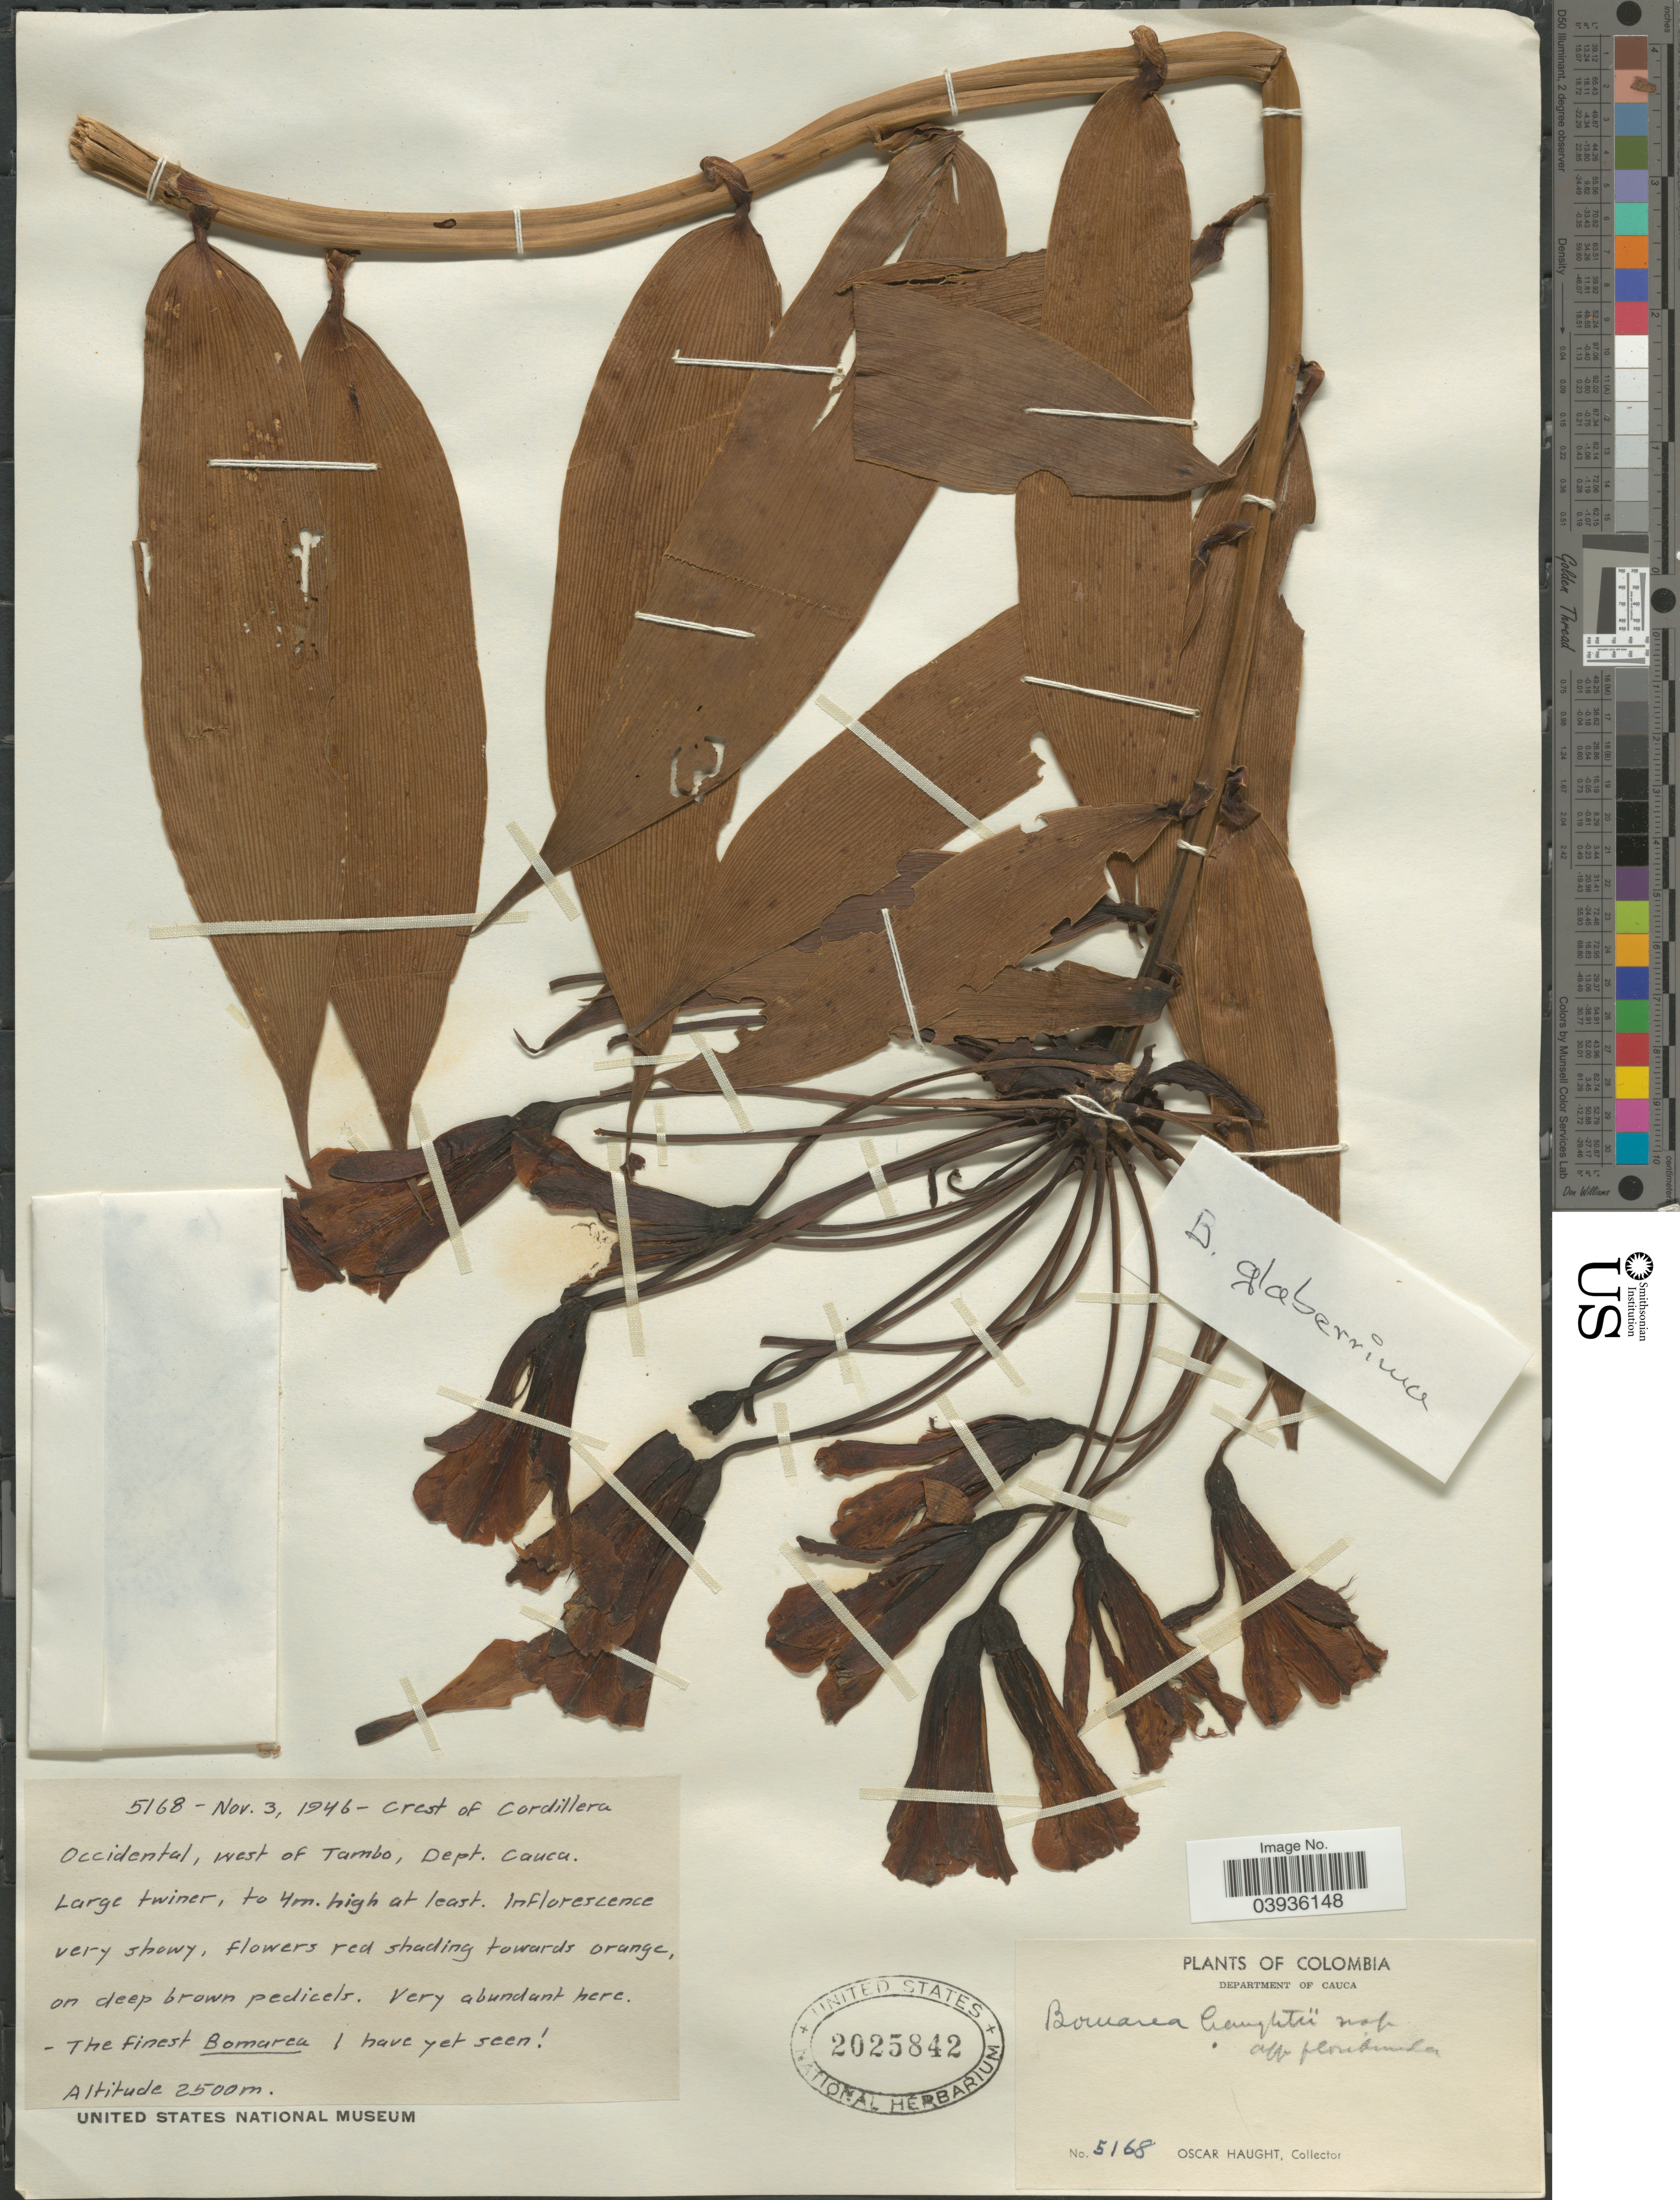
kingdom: Plantae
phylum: Tracheophyta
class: Liliopsida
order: Liliales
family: Alstroemeriaceae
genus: Bomarea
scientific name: Bomarea sp.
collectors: O. L. Haught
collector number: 5168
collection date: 1946-11-03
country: Colombia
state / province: Cauca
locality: Department of Cauca. Crest of Cordillera Occidental, west of Tambo, Dept. Cauca.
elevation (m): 2500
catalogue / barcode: US 2025842